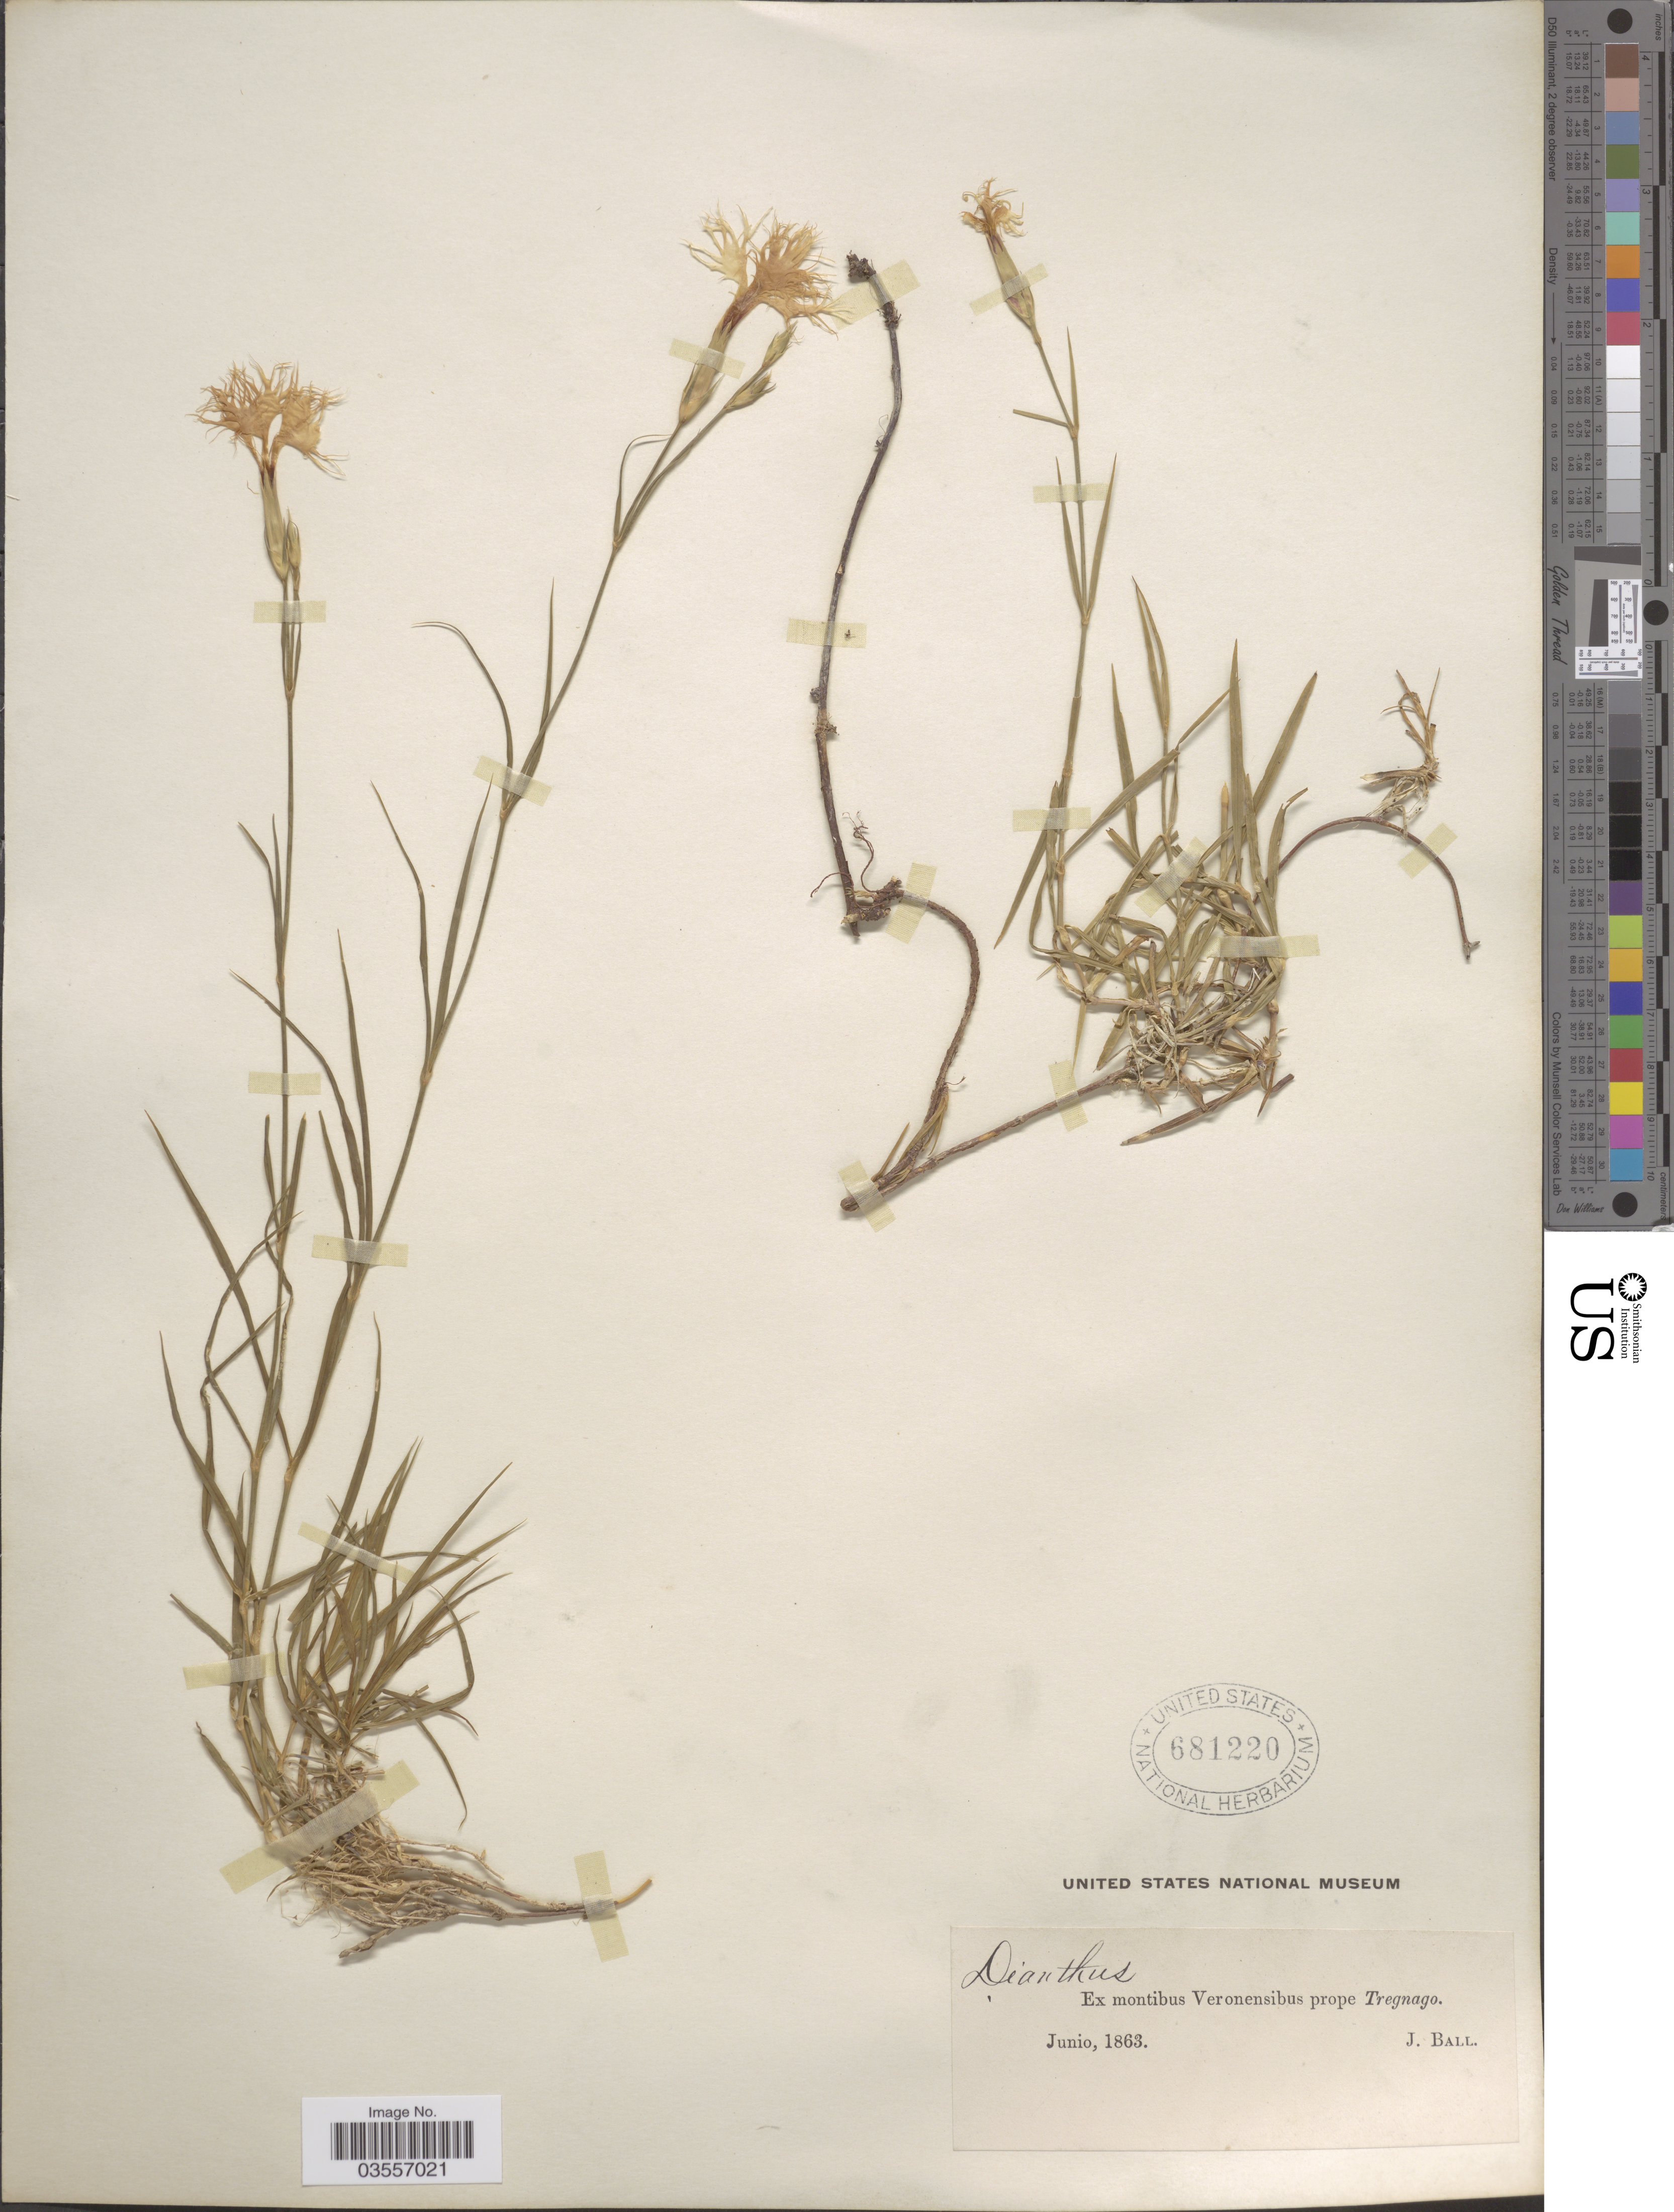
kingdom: Plantae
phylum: Tracheophyta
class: Magnoliopsida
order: Caryophyllales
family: Caryophyllaceae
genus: Dianthus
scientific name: Dianthus sp.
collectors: J. Ball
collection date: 1863-06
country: Italy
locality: Ex montibus Veronensibus prope Tregnago.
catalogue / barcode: US 681220